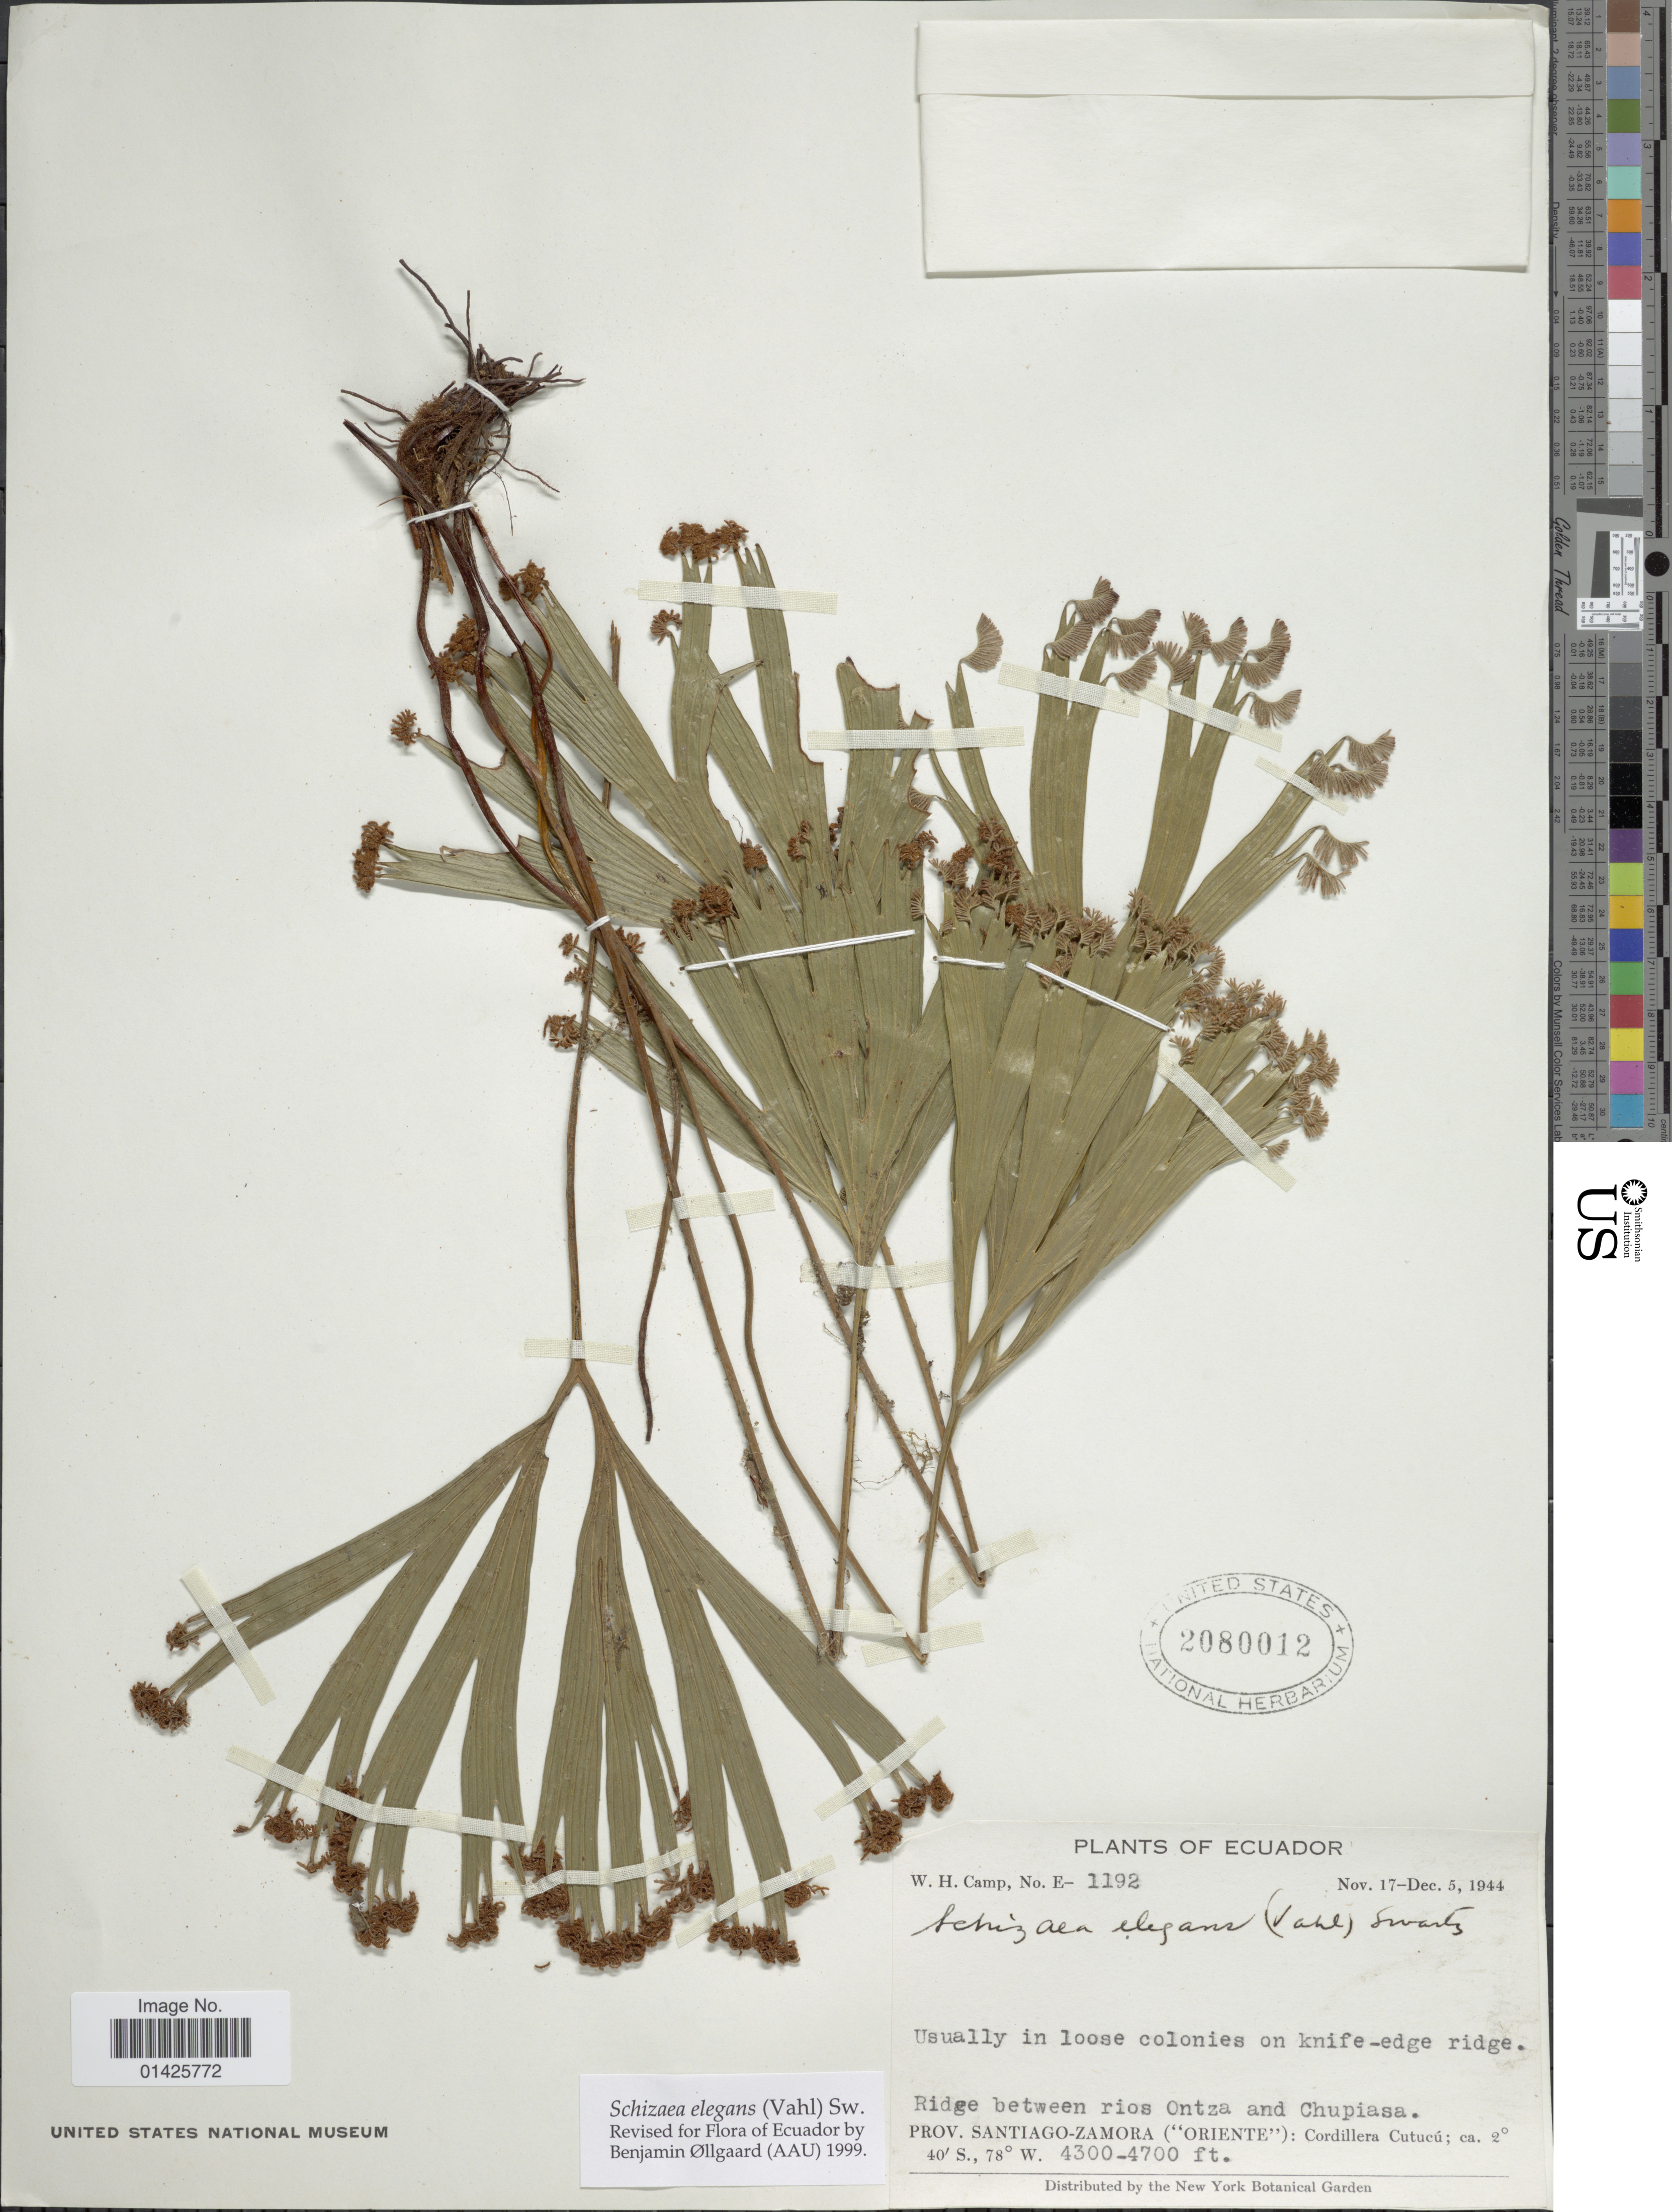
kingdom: Plantae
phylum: Tracheophyta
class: Polypodiopsida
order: Schizaeales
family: Schizaeaceae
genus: Schizaea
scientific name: Schizaea elegans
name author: (Vahl) Sw.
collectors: W. H. Camp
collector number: E-1192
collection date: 1944-11-17/1944-12-05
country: Ecuador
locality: Ridge between rios Ontza and Chupiasa, Prov. Santiago-Zamora ("Öriente"): Cordillera Cutucú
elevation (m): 1311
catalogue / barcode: US 2080012